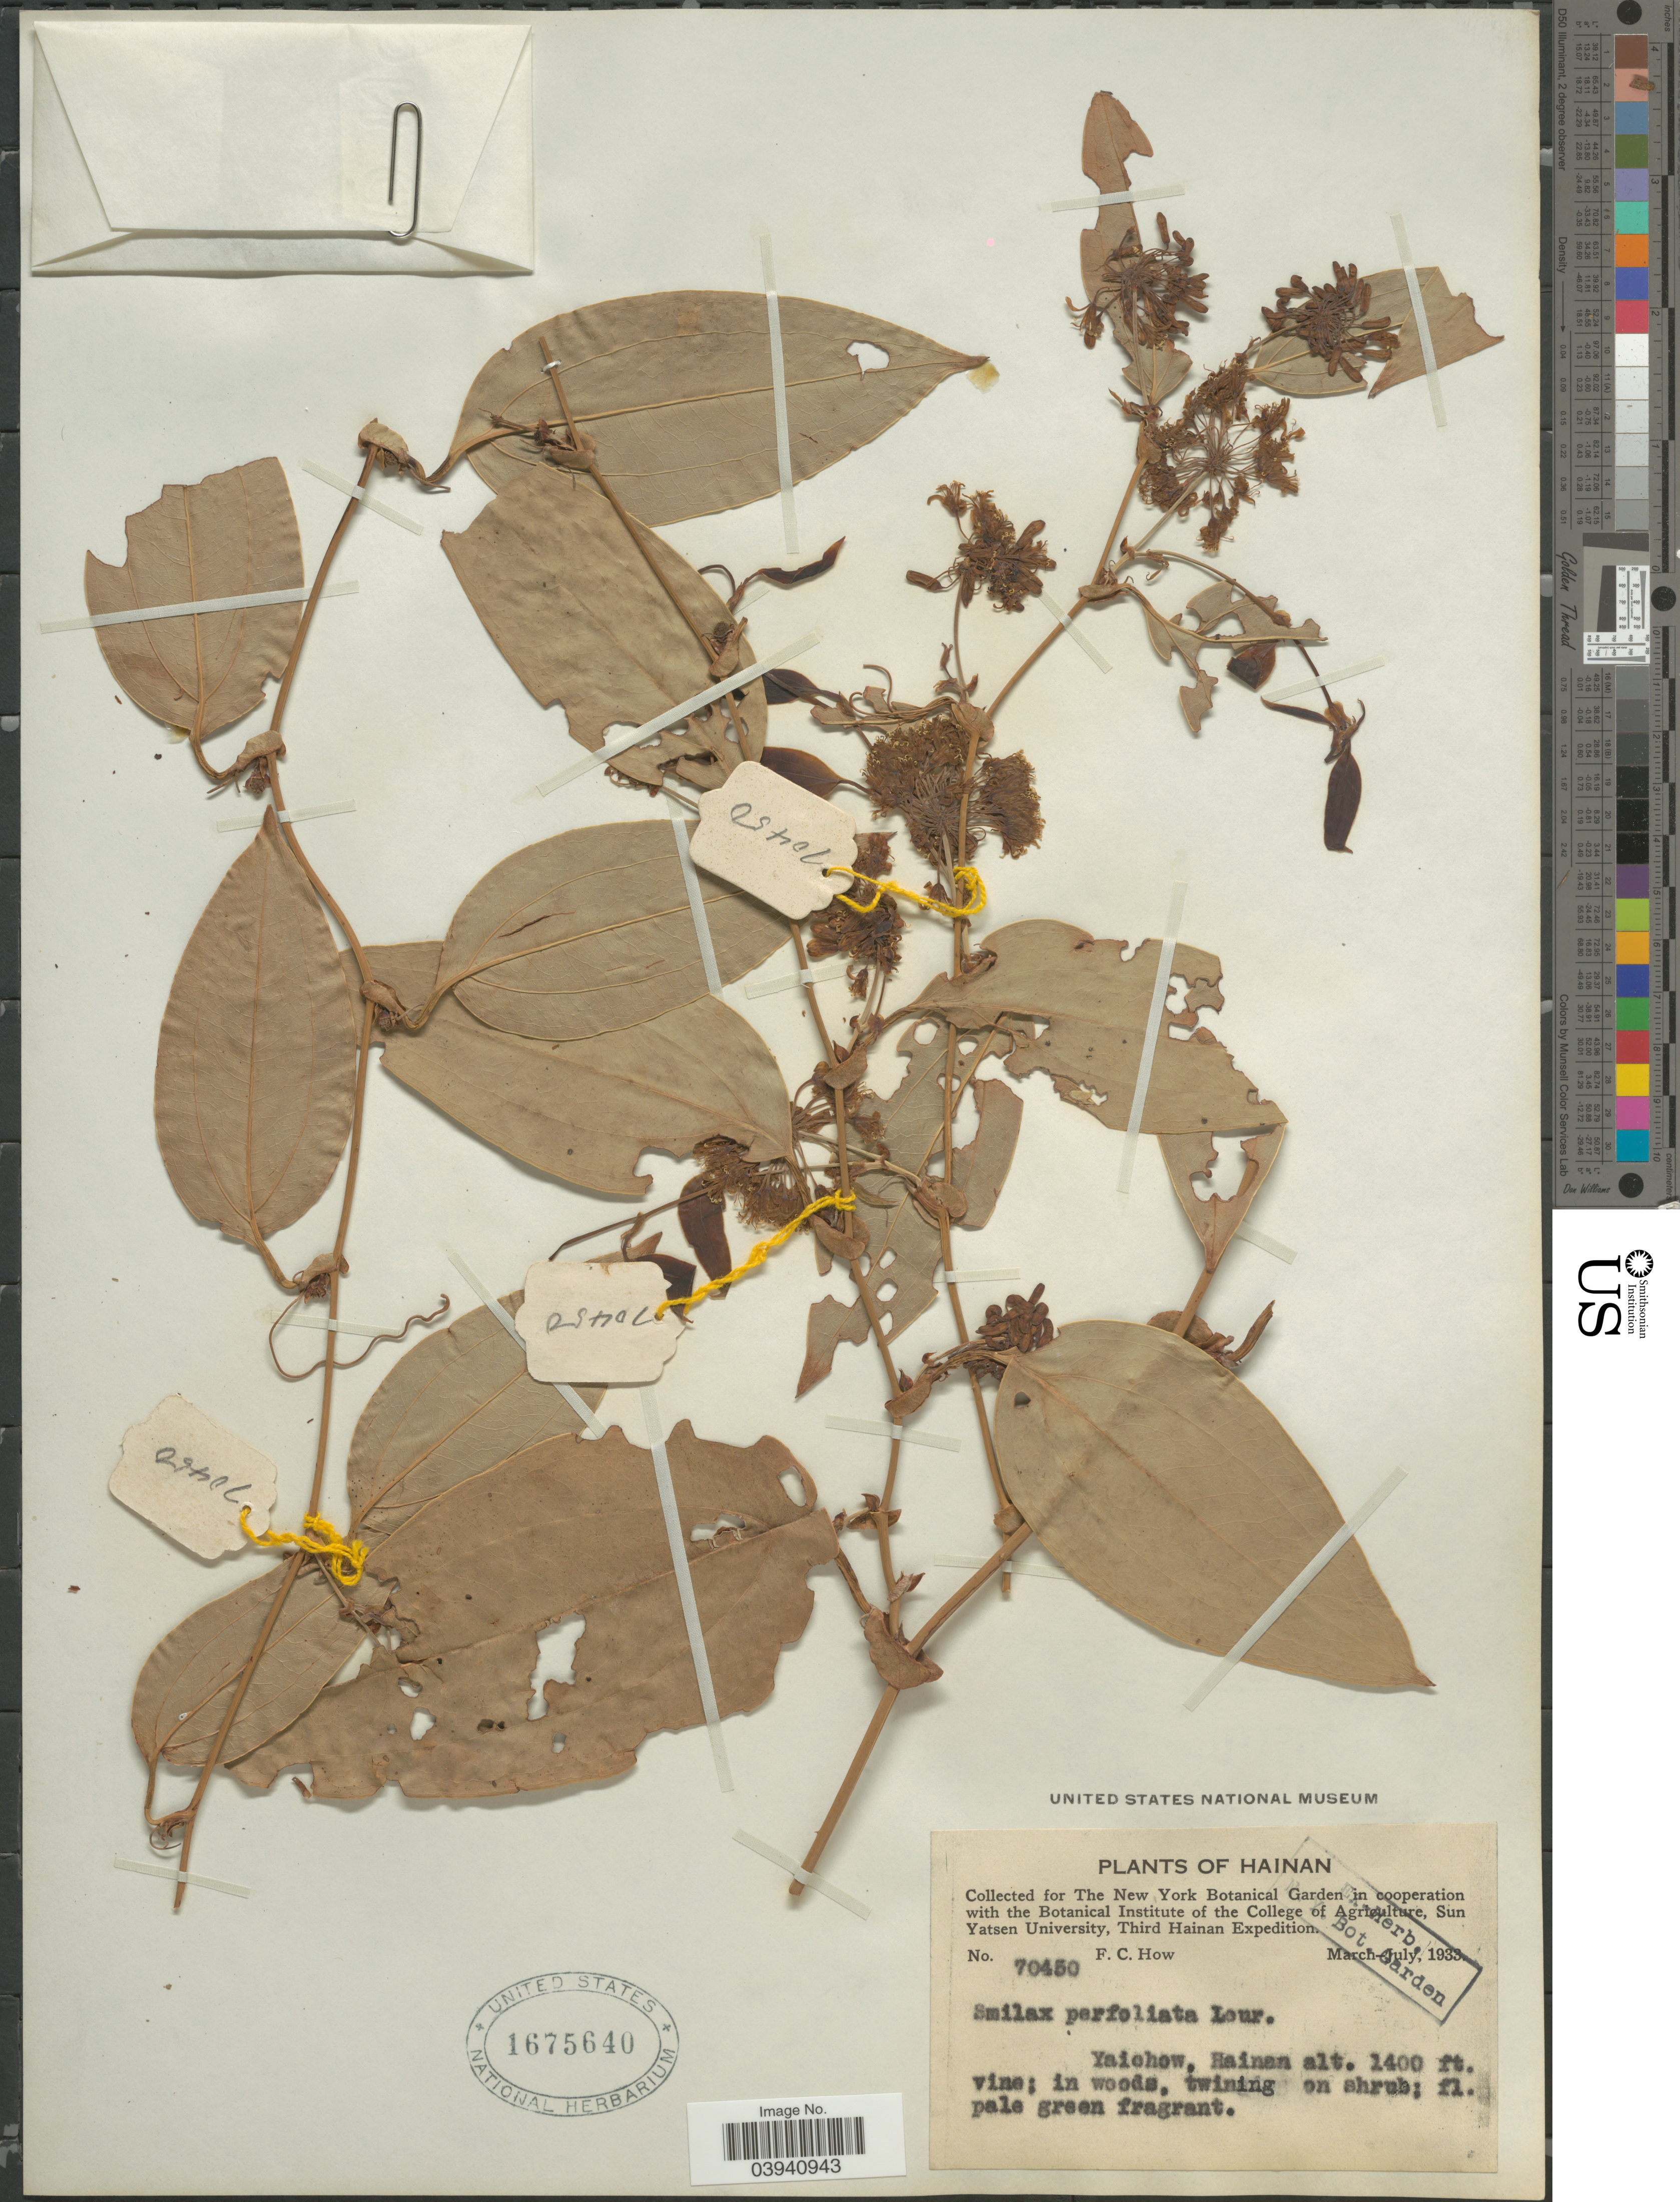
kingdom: Plantae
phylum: Tracheophyta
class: Liliopsida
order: Liliales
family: Smilacaceae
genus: Smilax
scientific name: Smilax perfoliata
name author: Lour.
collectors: F. C. How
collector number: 70450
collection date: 1933-03/1933-07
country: China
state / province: Hainan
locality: Yaichow, Hainan.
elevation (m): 427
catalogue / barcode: US 1675640